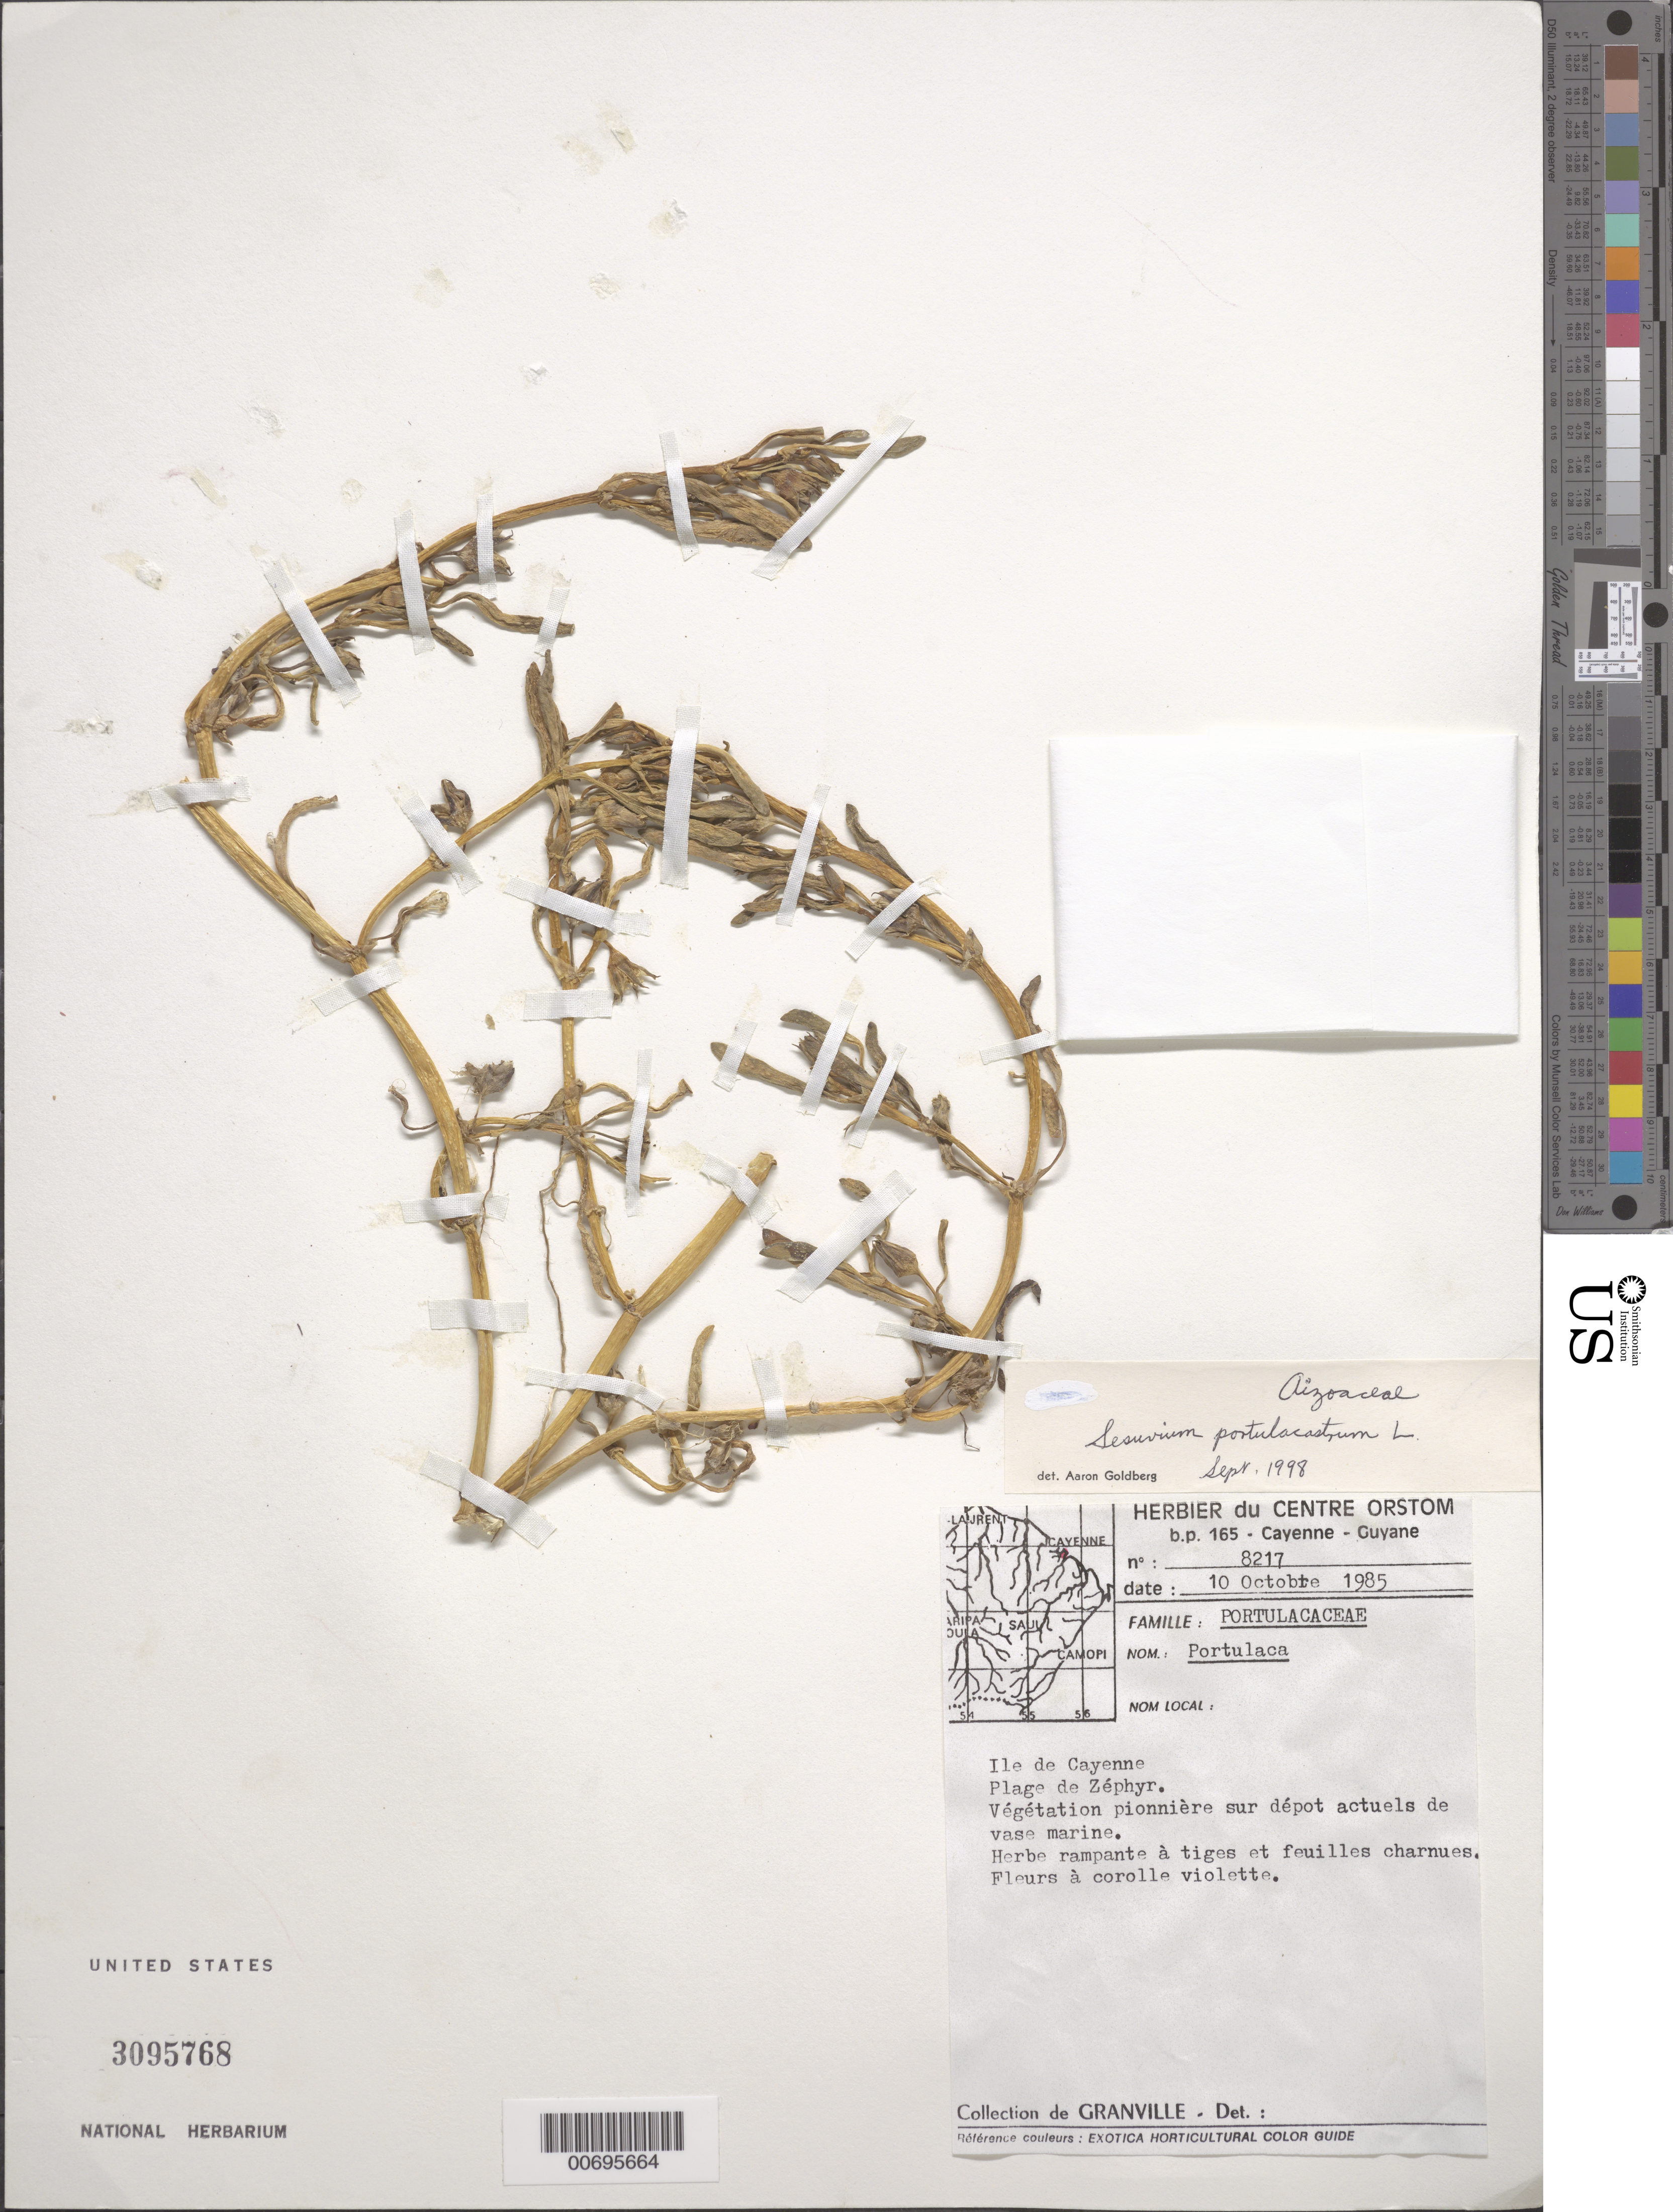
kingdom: Plantae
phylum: Tracheophyta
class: Magnoliopsida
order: Caryophyllales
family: Aizoaceae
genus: Sesuvium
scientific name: Sesuvium portulacastrum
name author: (L.) L.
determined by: Goldberg, Aaron, (US), NMNH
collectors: J.-J. de Granville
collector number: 8217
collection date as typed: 10-Oct-85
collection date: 1985-10-10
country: French Guiana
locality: Ile de Cayenne, Plage de Zéphyr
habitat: Vegetation pionniere sur depot actuels de vase marine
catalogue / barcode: US 3095768